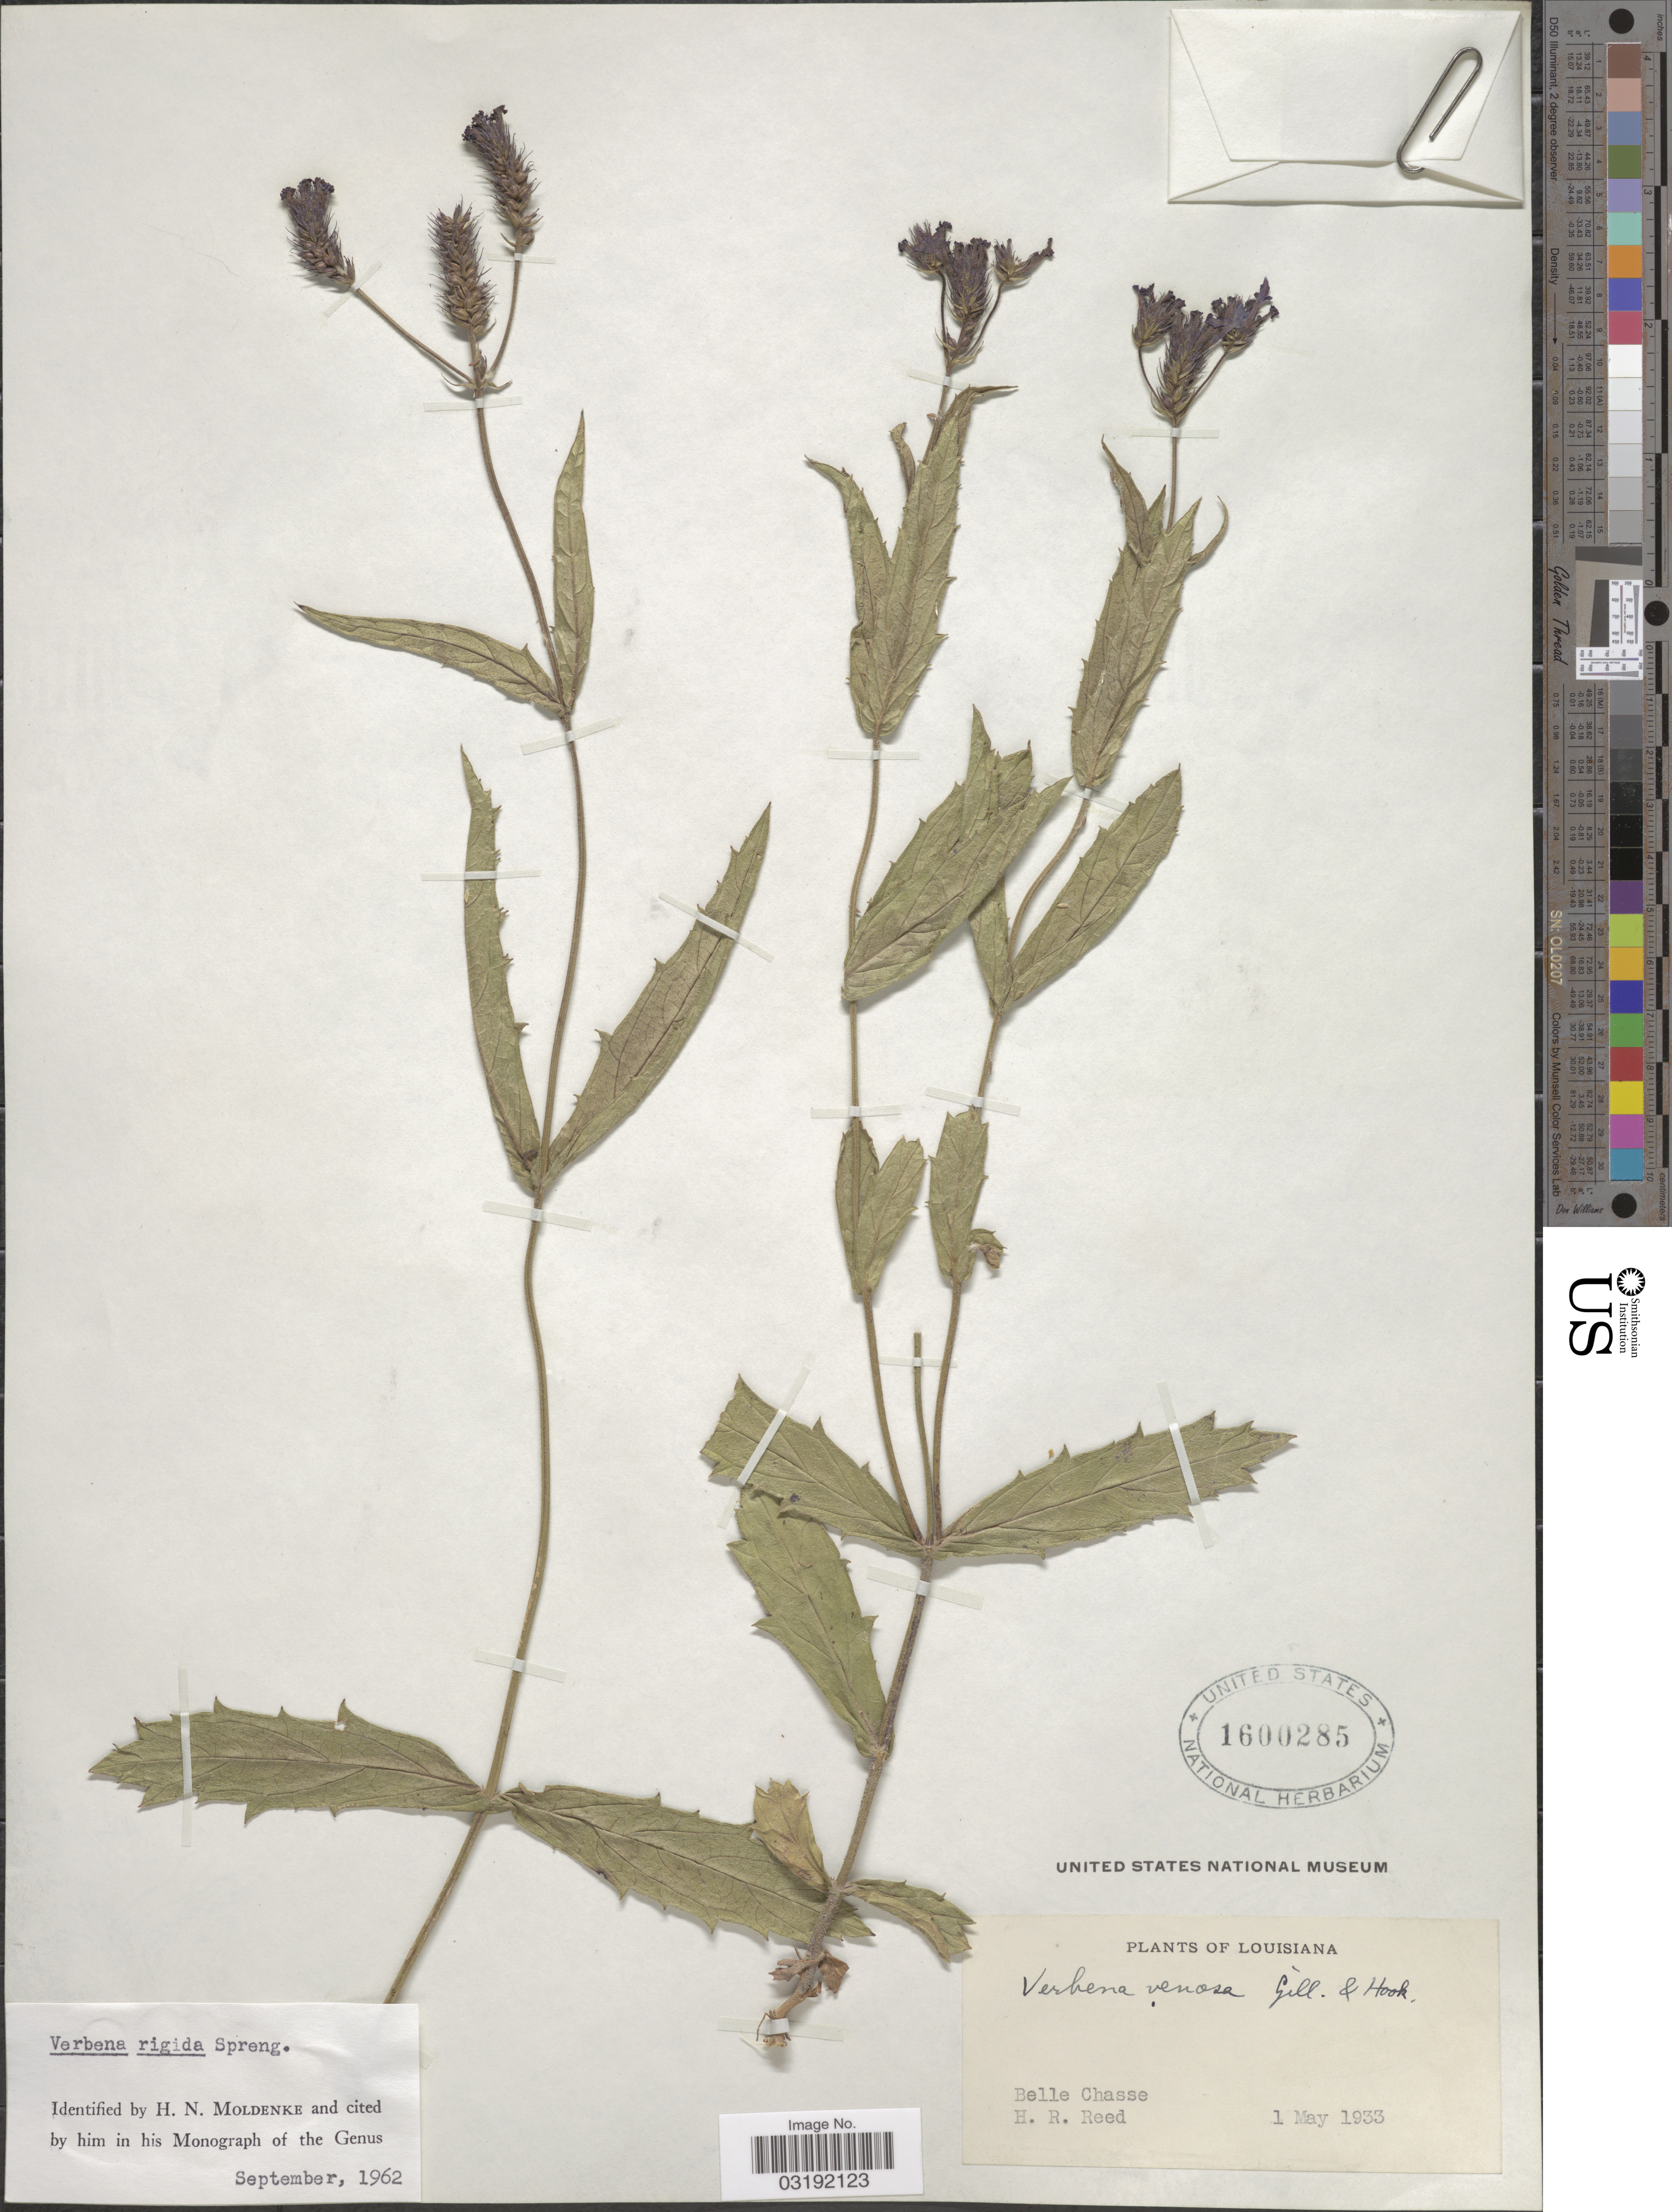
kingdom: Plantae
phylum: Tracheophyta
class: Magnoliopsida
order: Lamiales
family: Verbenaceae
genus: Verbena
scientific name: Verbena rigida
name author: Spreng.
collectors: H. Reed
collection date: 1933-05-01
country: United States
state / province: Louisiana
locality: Belle Chasse.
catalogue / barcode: US 1600285